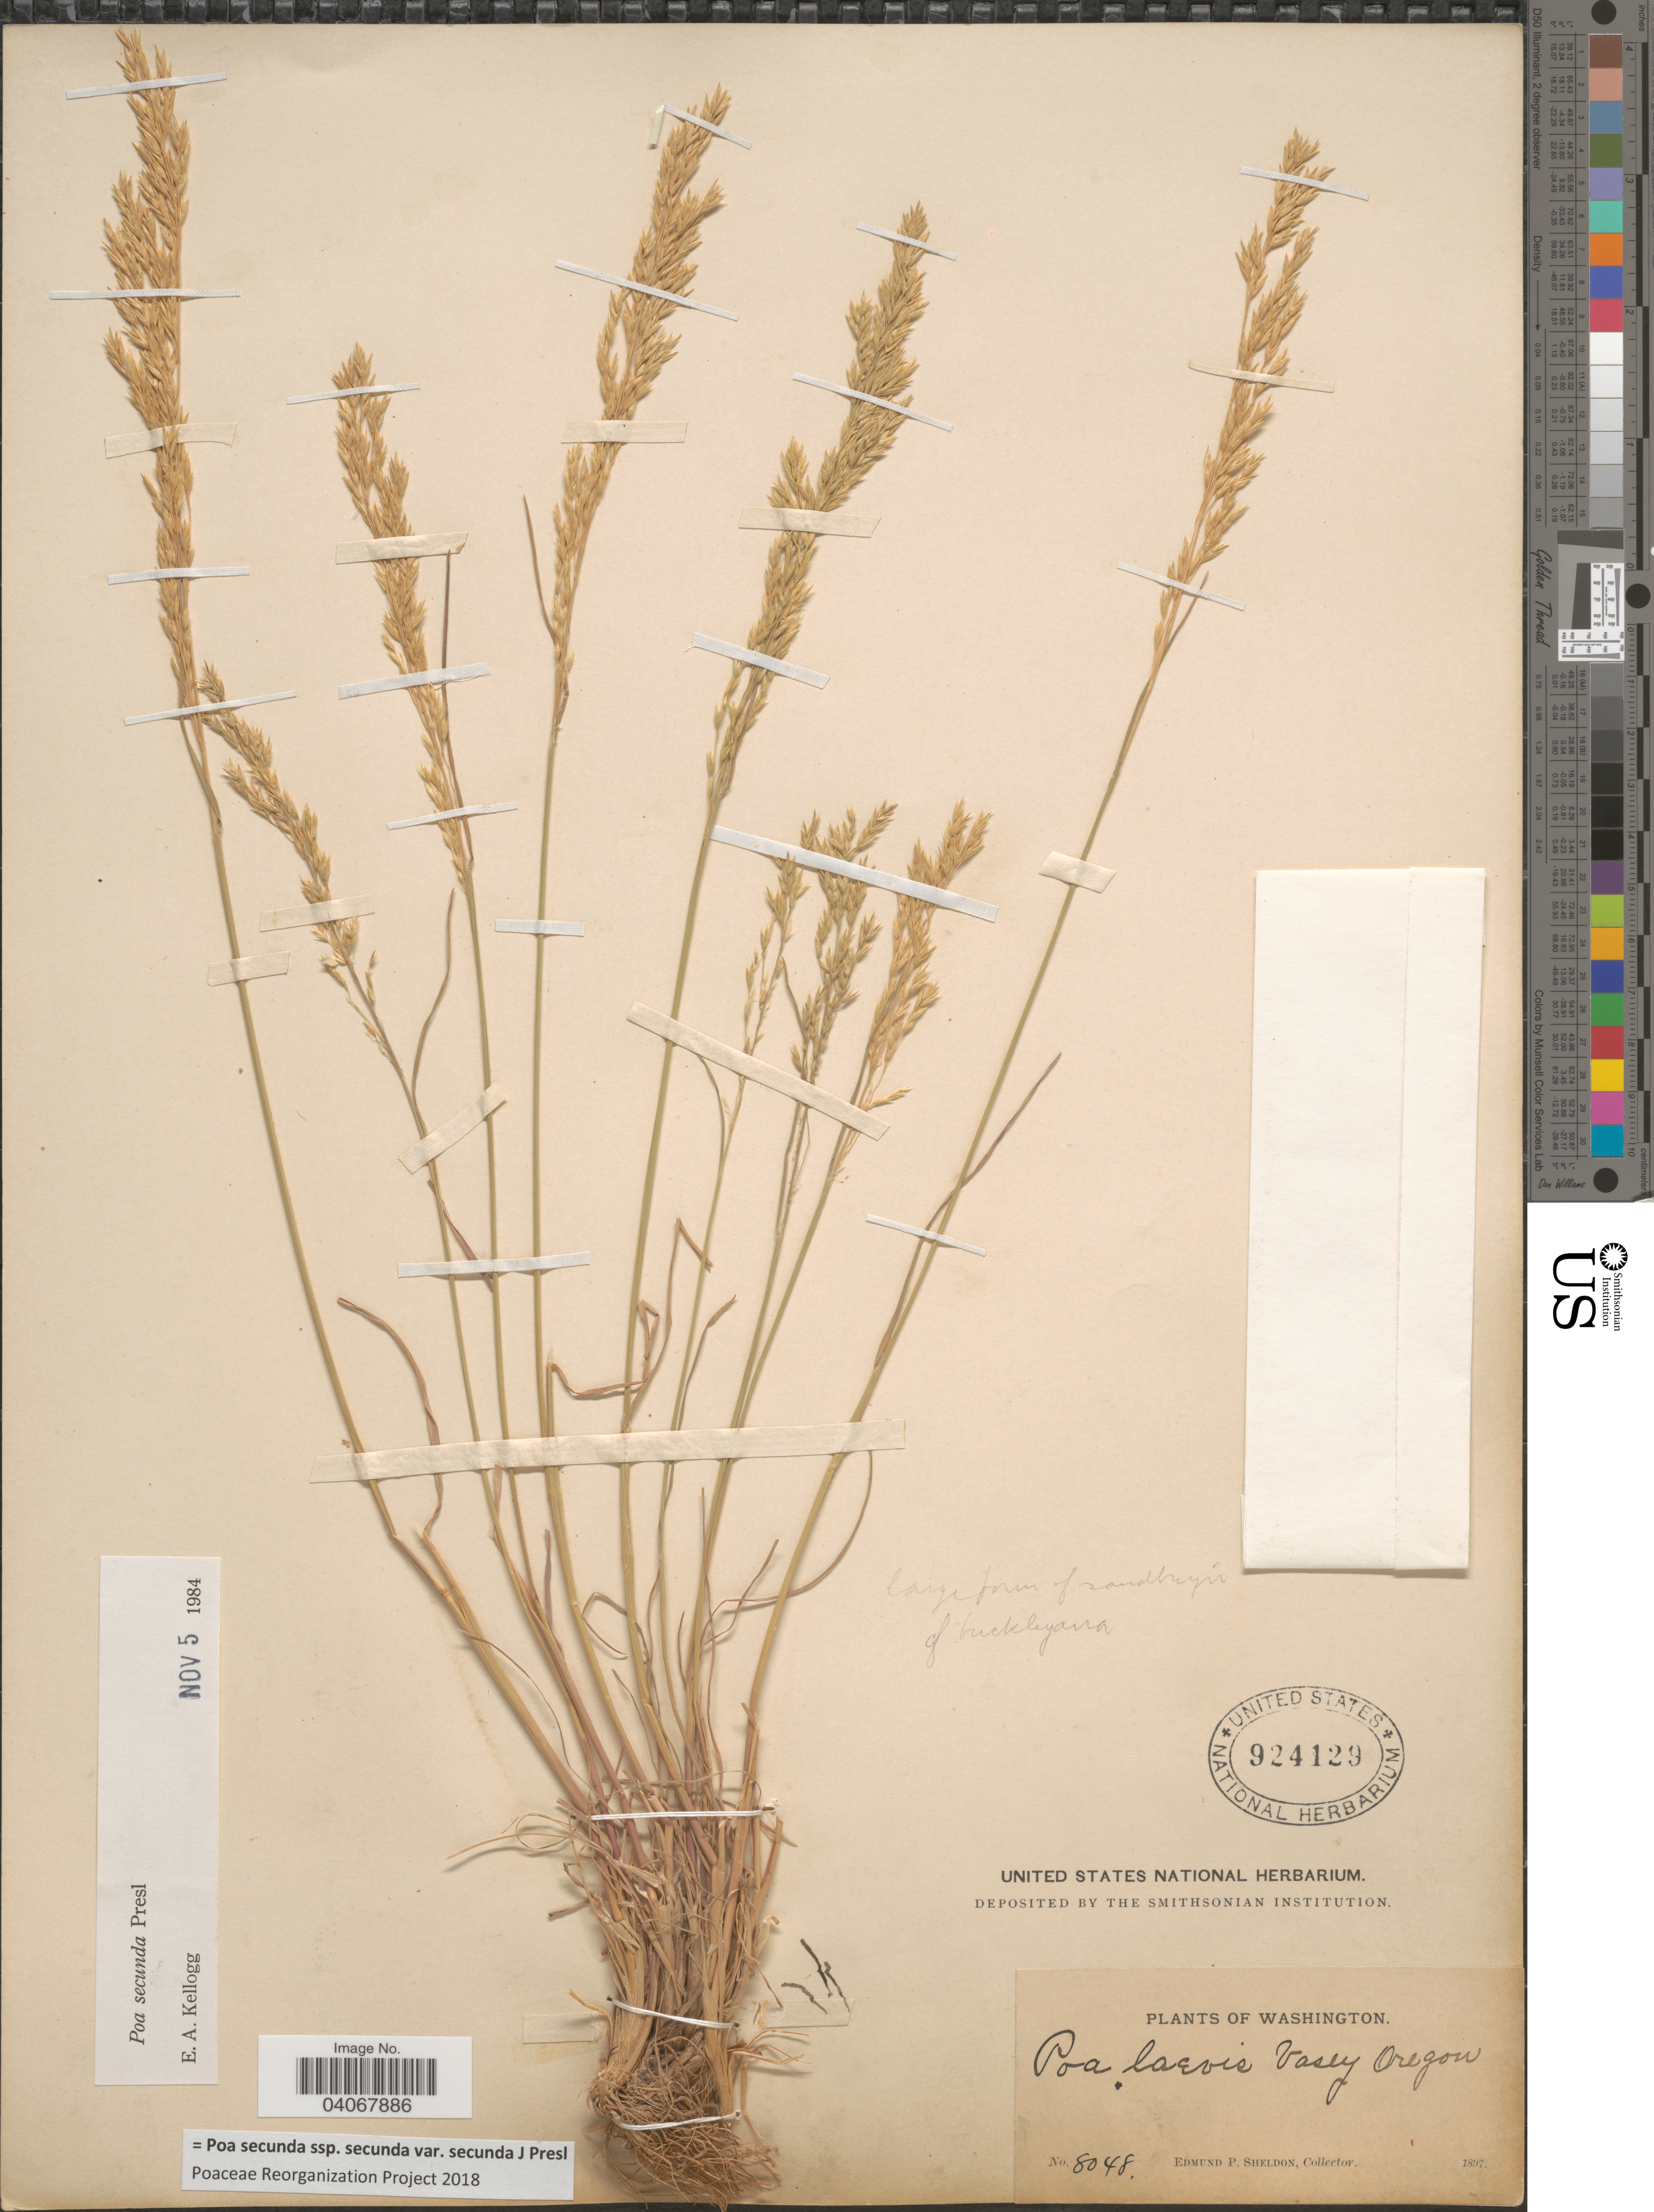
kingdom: Plantae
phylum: Tracheophyta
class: Liliopsida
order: Poales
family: Poaceae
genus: Poa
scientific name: Poa secunda subsp. secunda var. secunda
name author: J. Presl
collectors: E. P. Sheldon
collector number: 8048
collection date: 1897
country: United States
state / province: Washington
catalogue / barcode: US 924129